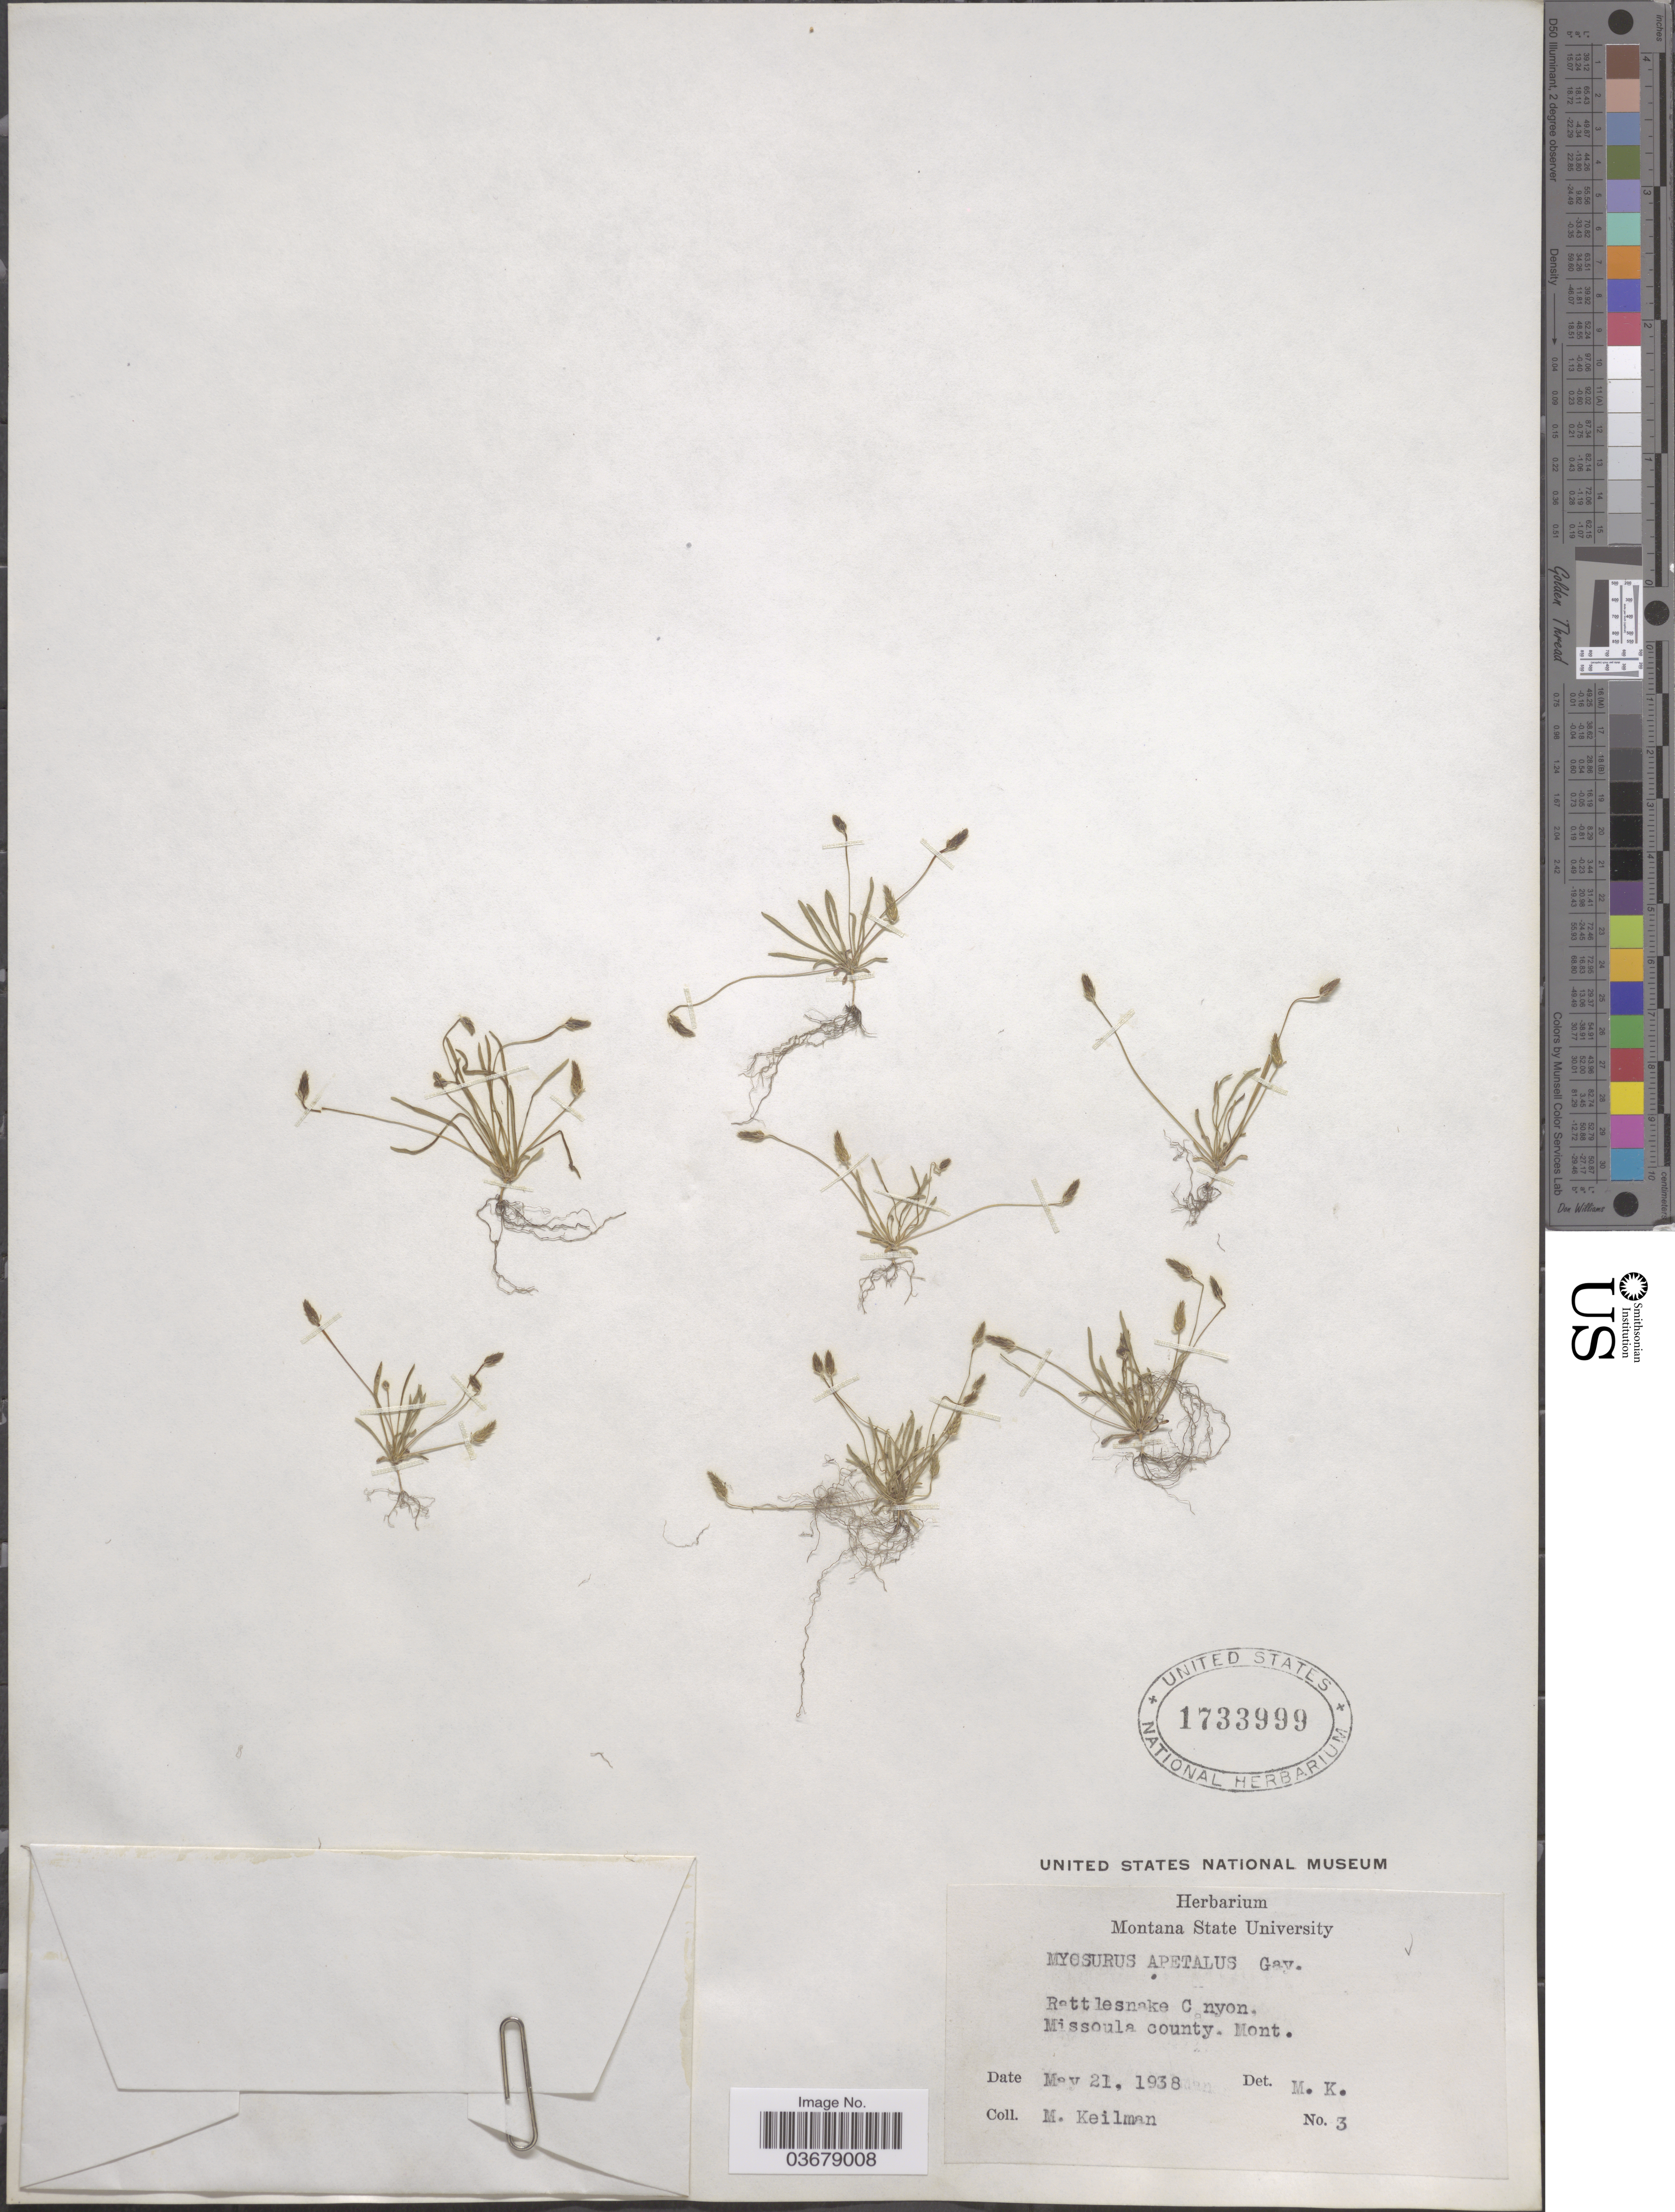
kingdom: Plantae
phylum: Tracheophyta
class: Magnoliopsida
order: Ranunculales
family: Ranunculaceae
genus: Myosurus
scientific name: Myosurus aristatus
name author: Benth.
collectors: M. Keilman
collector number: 3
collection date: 1938-05-21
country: United States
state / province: Montana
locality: Rattlesnake Canyon. Missoula county. Mont.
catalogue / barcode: US 1733999